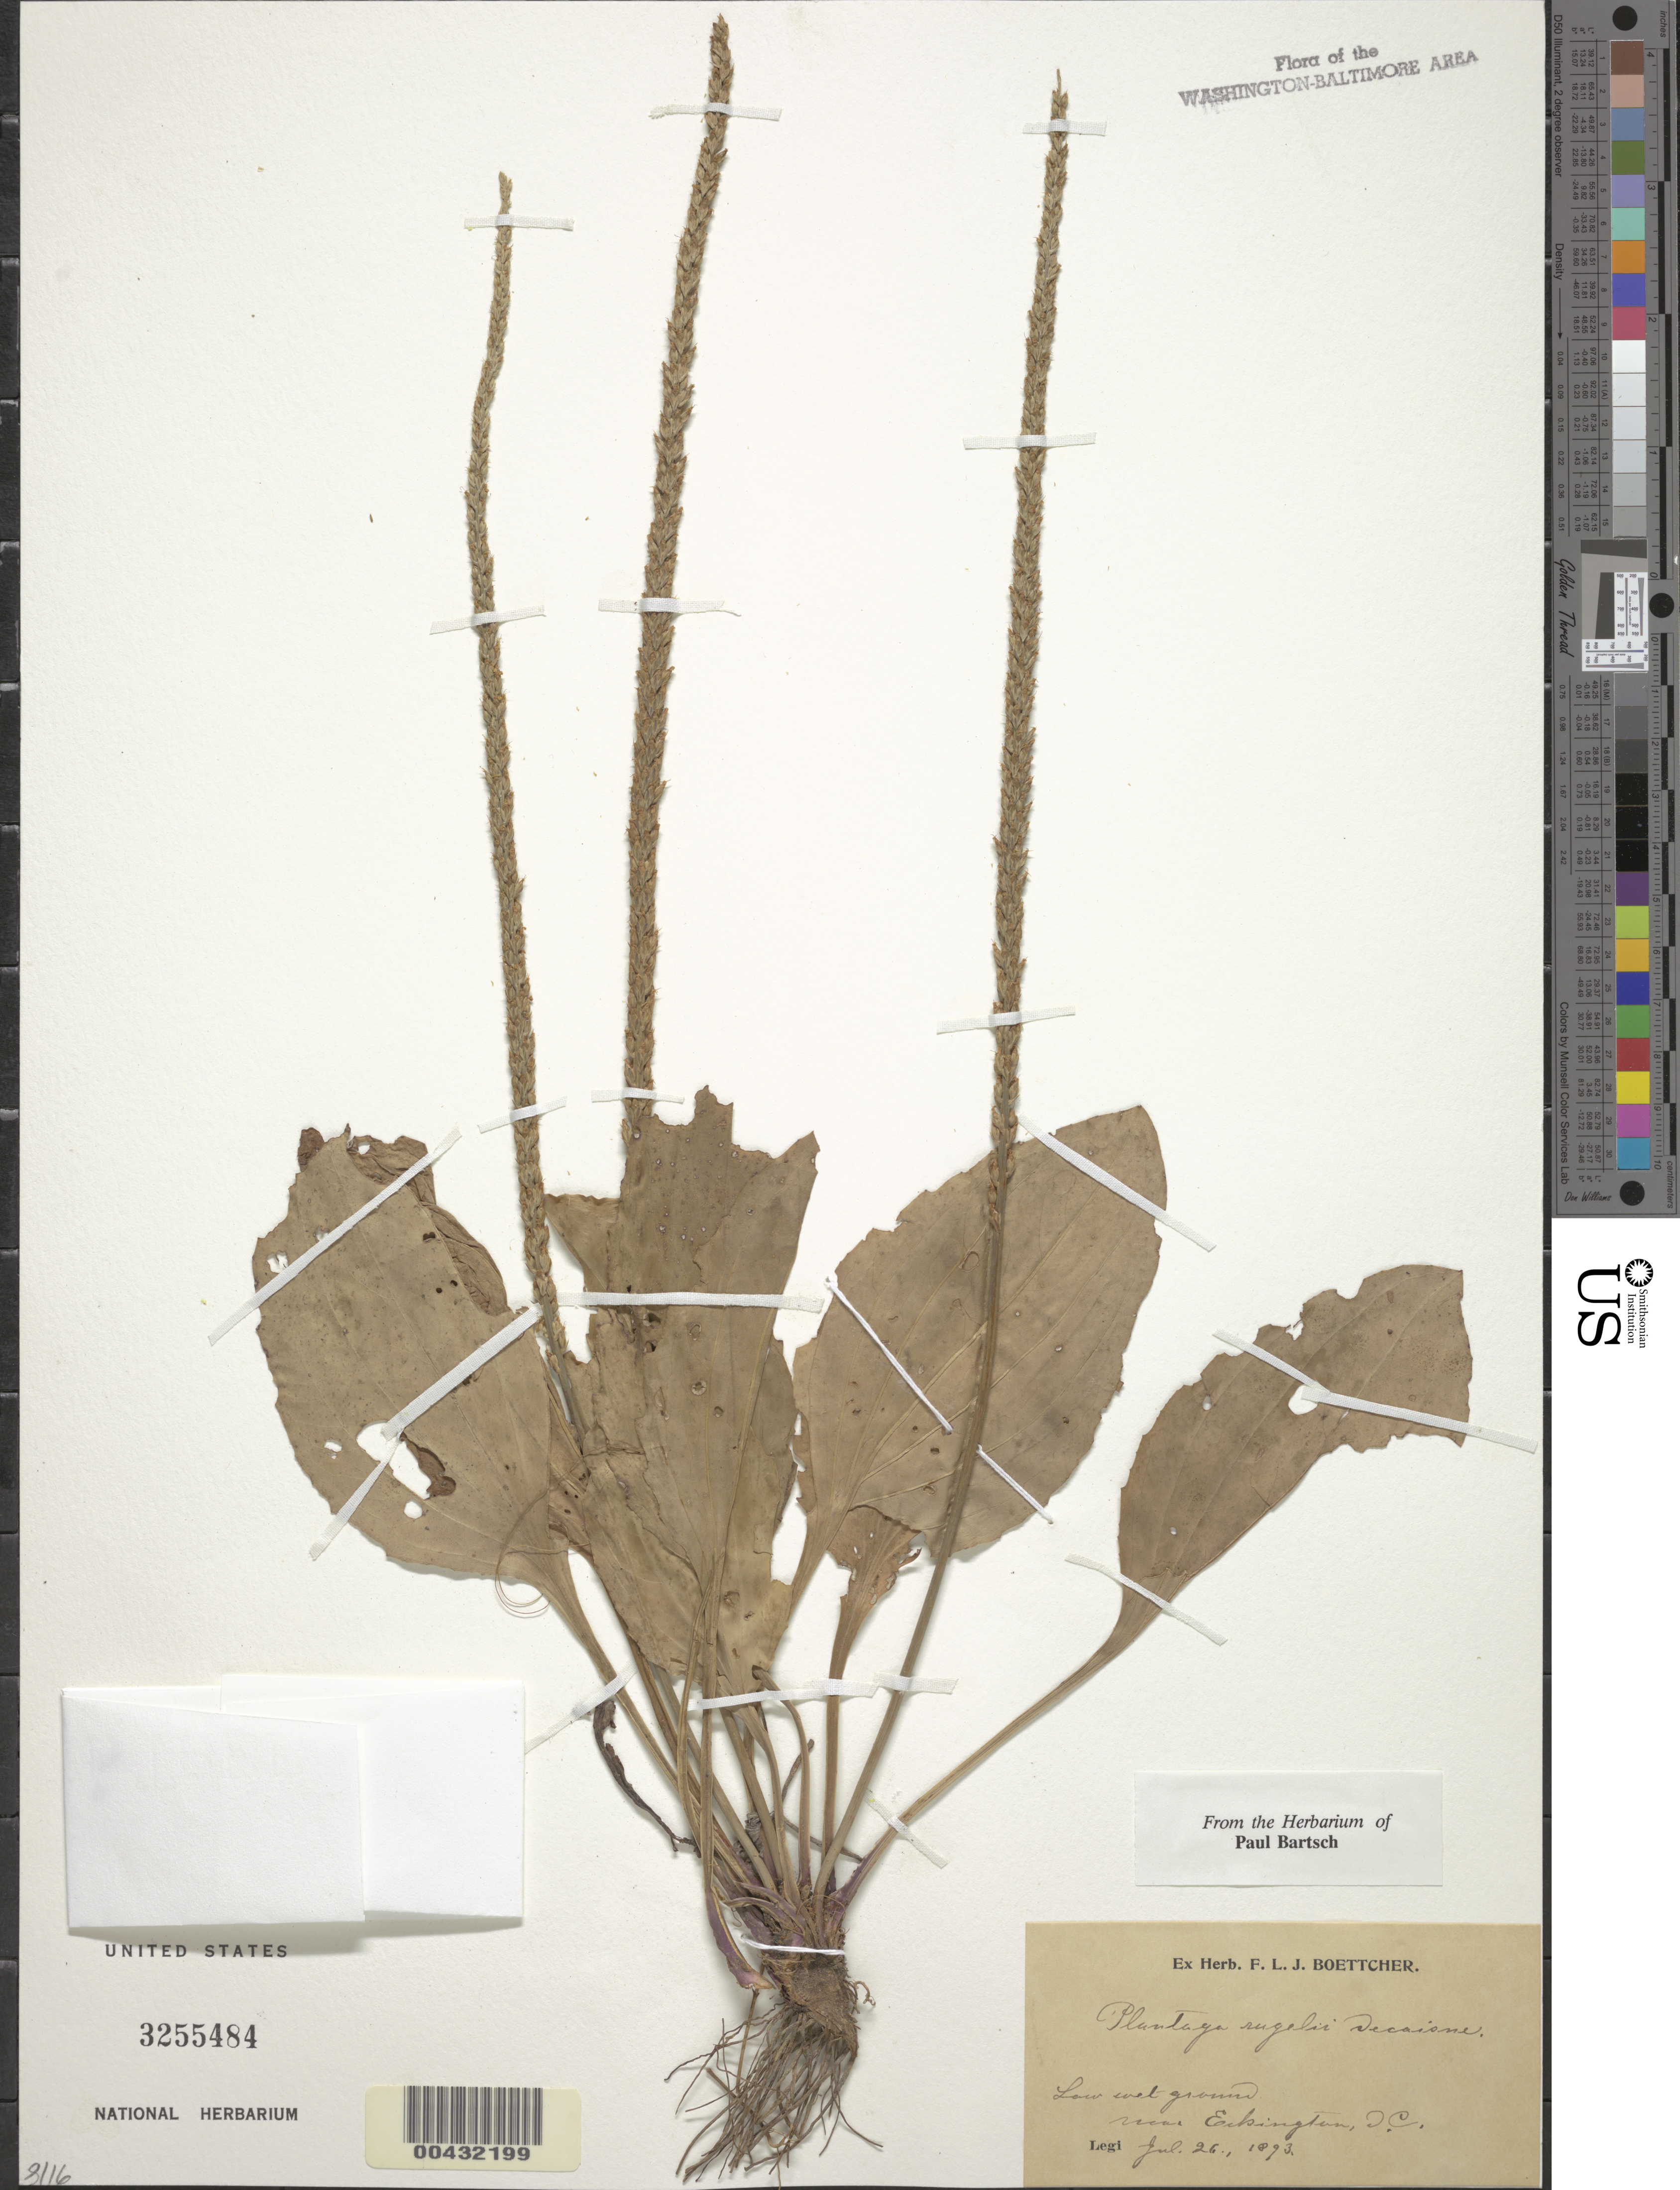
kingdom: Plantae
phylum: Tracheophyta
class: Magnoliopsida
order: Lamiales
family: Plantaginaceae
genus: Plantago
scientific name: Plantago rugelii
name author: Decne.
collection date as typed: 26 Jul 1893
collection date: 1893-07-26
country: United States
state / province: District of Columbia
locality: Eckington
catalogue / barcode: US 3255484